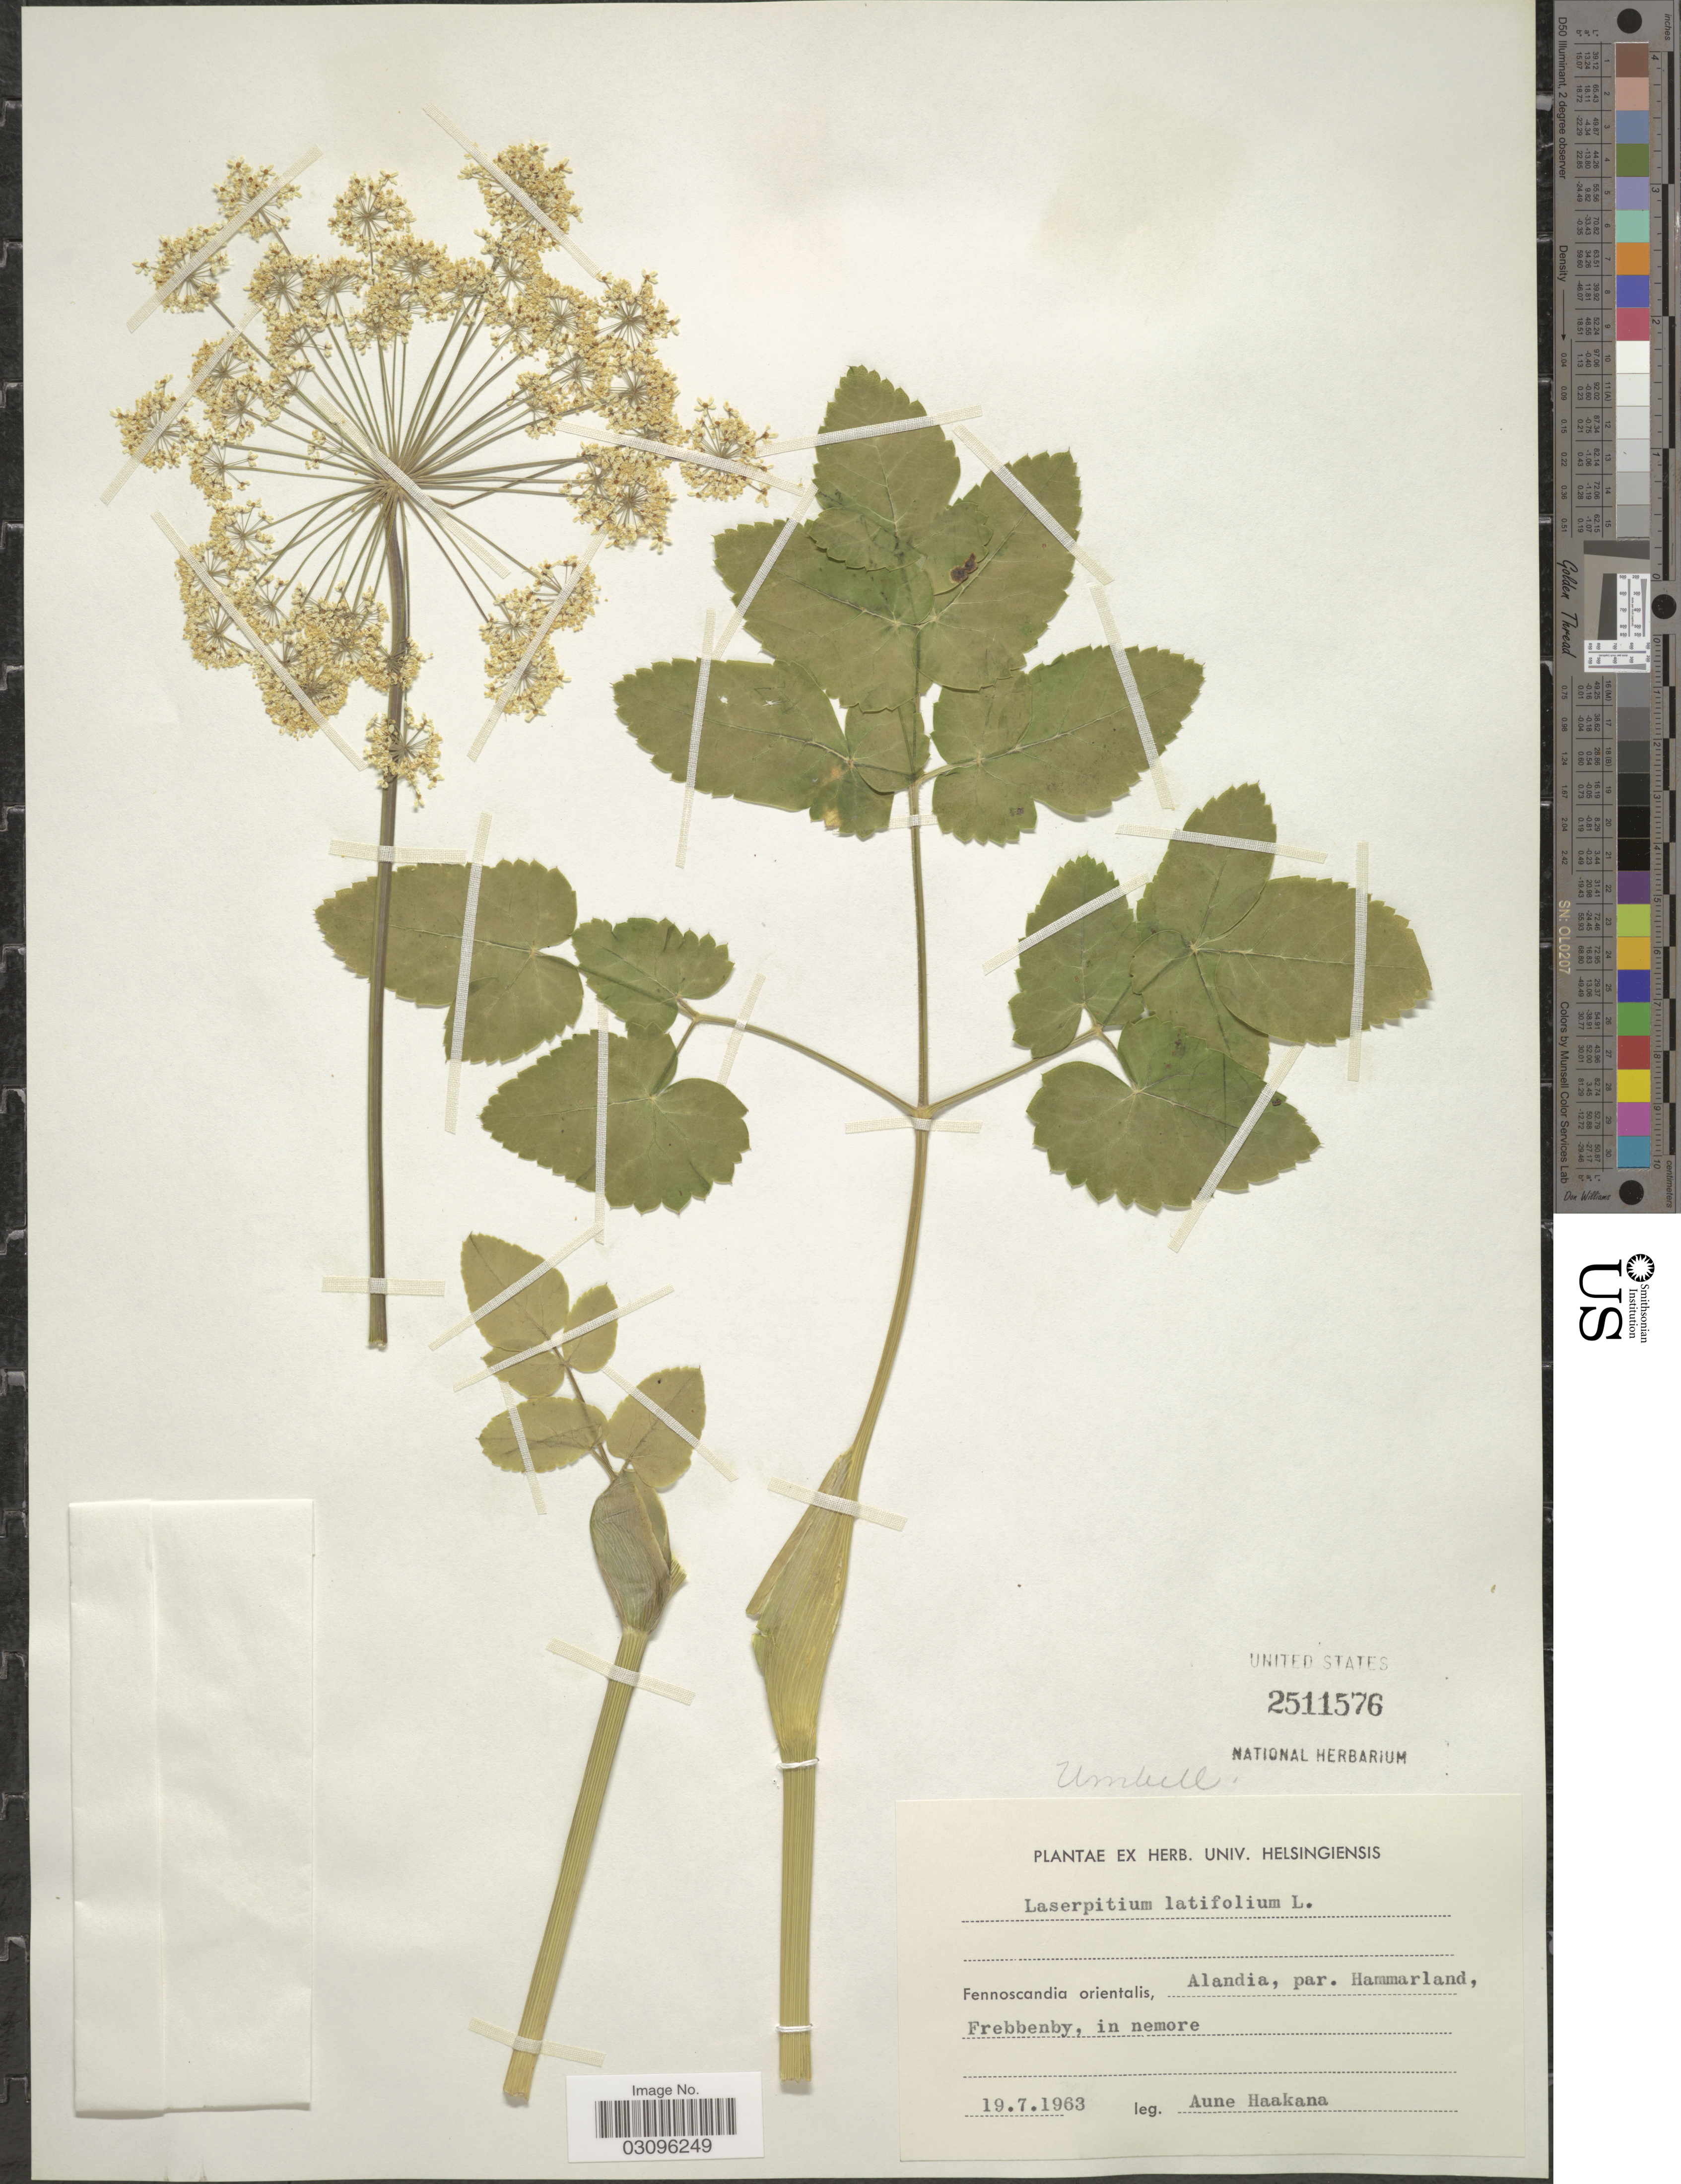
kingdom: Plantae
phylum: Tracheophyta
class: Magnoliopsida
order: Apiales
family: Apiaceae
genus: Laserpitium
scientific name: Laserpitium latifolium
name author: L.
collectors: A. Haakana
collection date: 1963-07-19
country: Finland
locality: Fennoscandia orientalis, Alandia, par. Hammarland, Frebbenby, in nemore.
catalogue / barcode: US 2511576